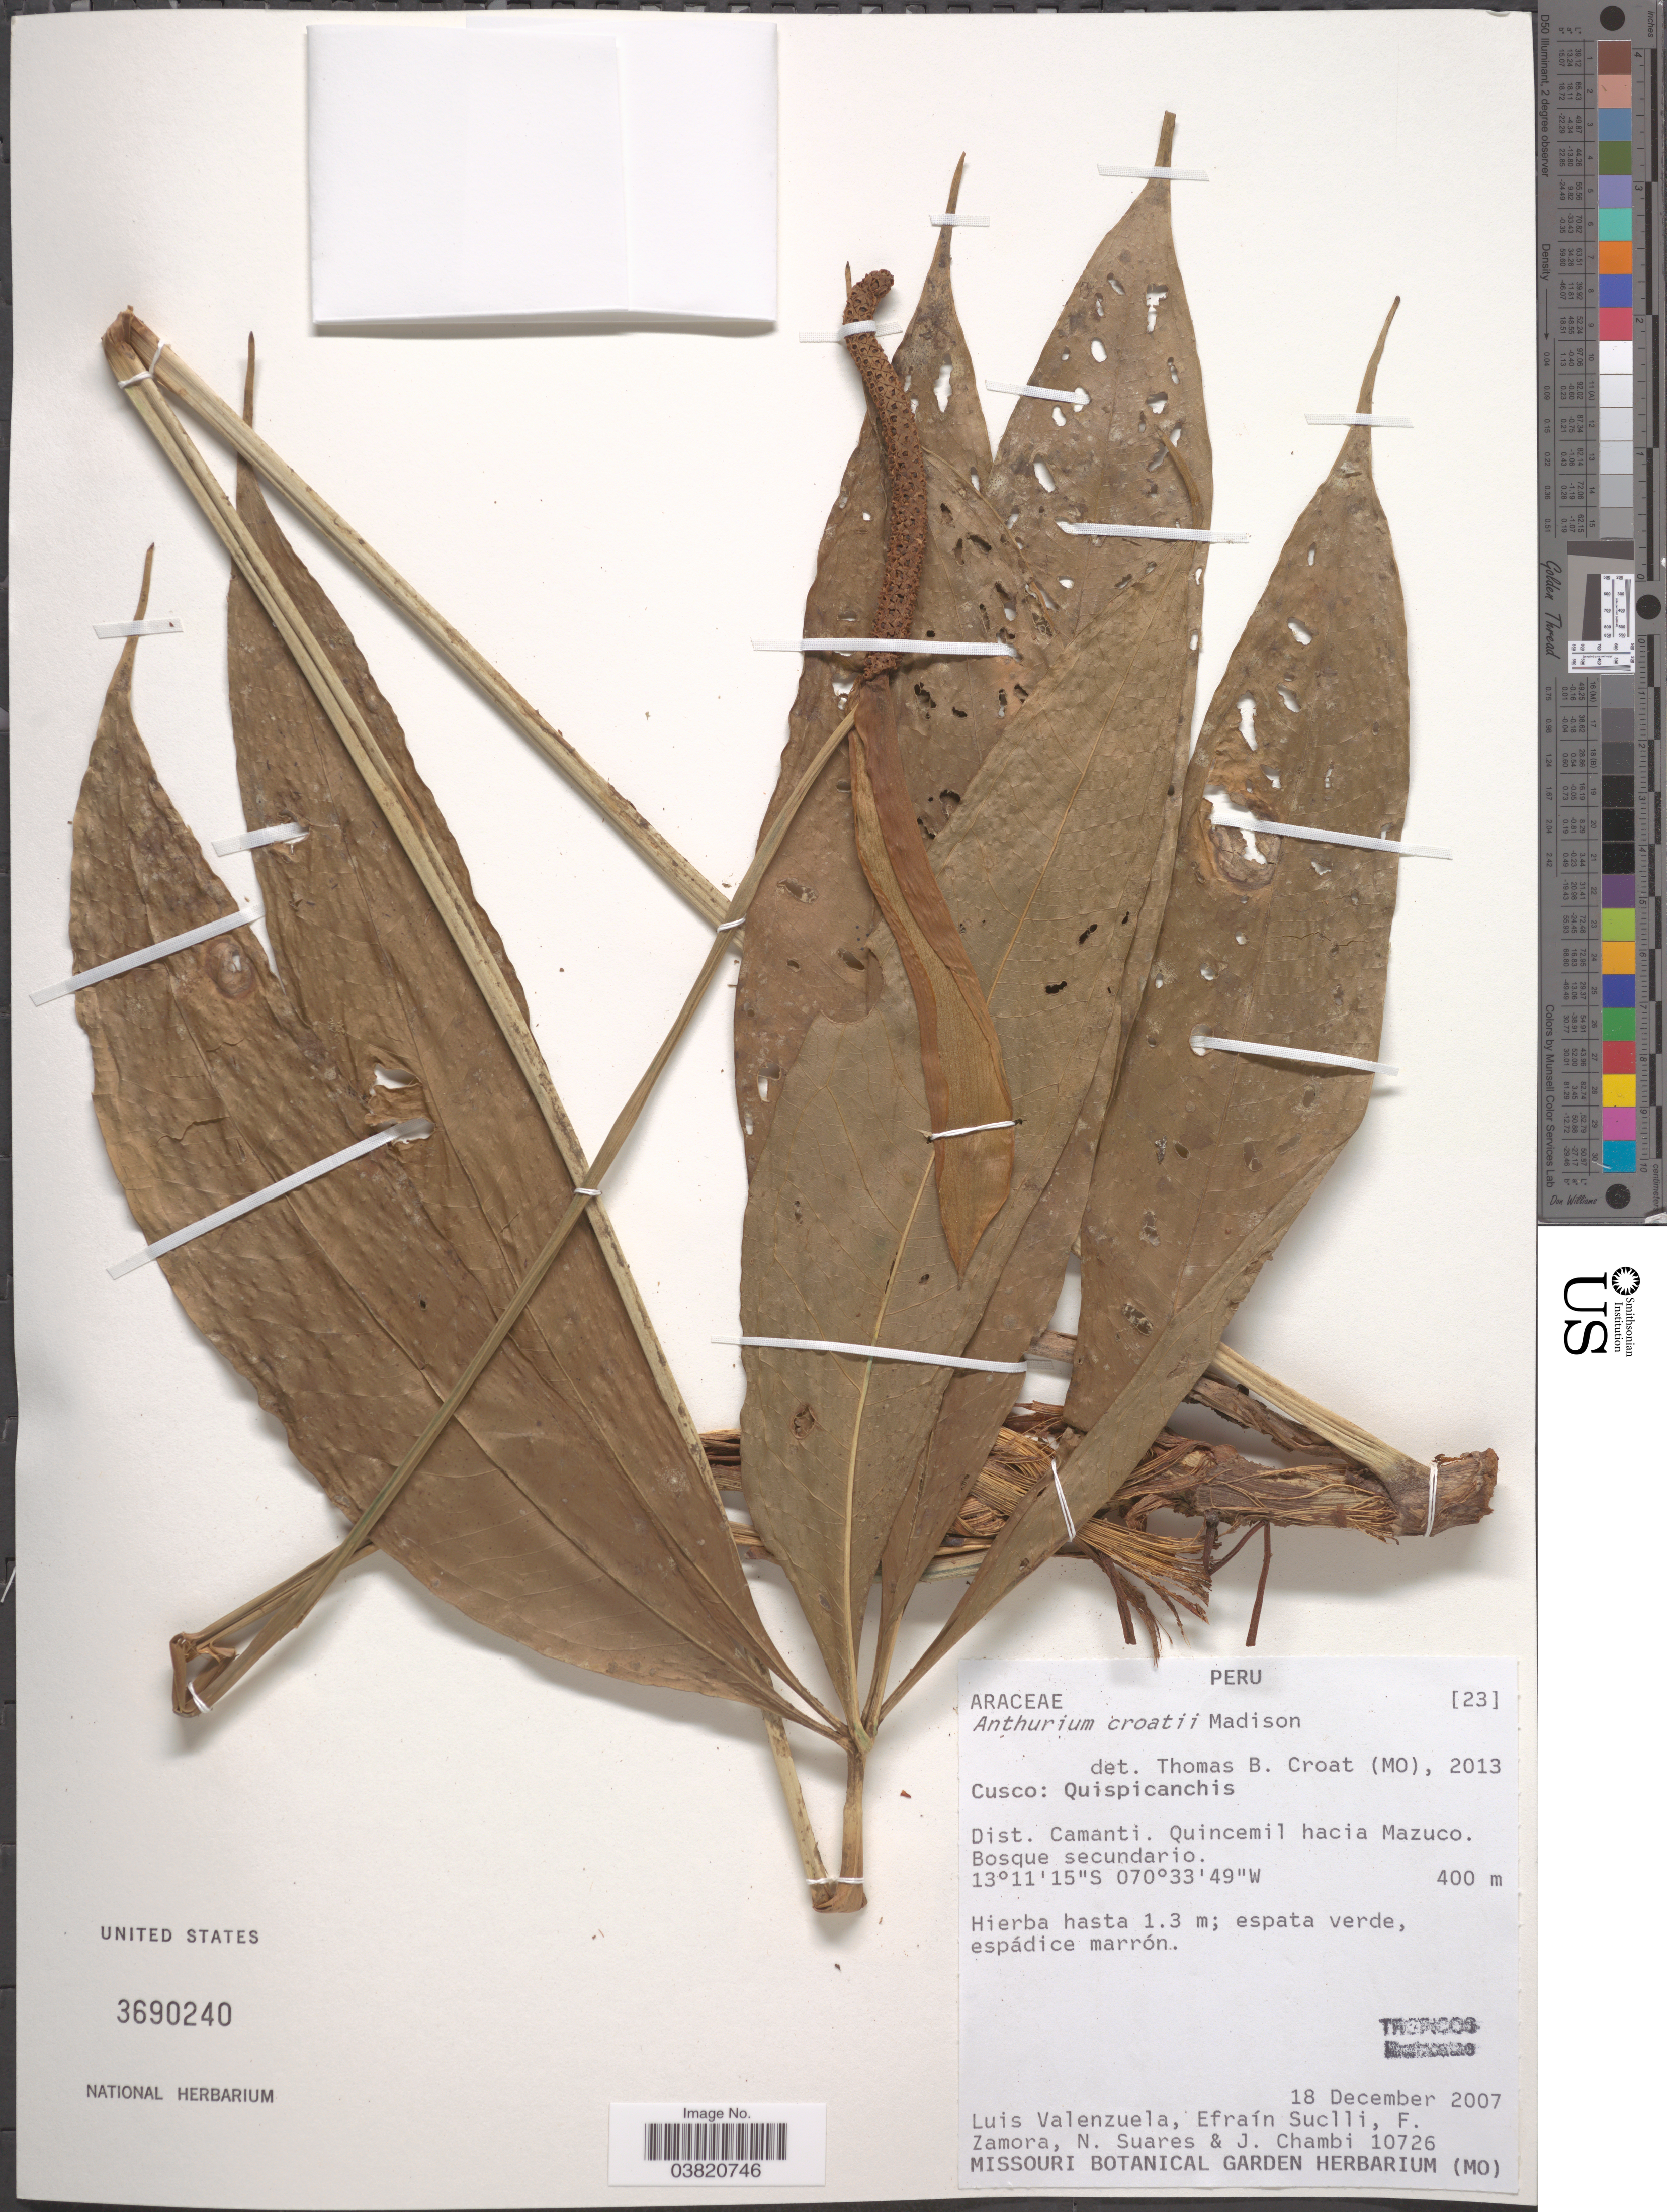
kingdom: Plantae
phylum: Tracheophyta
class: Liliopsida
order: Alismatales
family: Araceae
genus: Anthurium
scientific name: Anthurium croatii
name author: Madison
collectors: L. Valenzuela, E. Suclli, F. Zamora, N. Suares & J. Chambi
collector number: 10726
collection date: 2007-12-18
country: Peru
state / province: Cusco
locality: Cusco: Quispicanchis. Dist. Camanti. Quincemil hacia Mazuco.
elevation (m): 400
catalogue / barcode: US 3690240